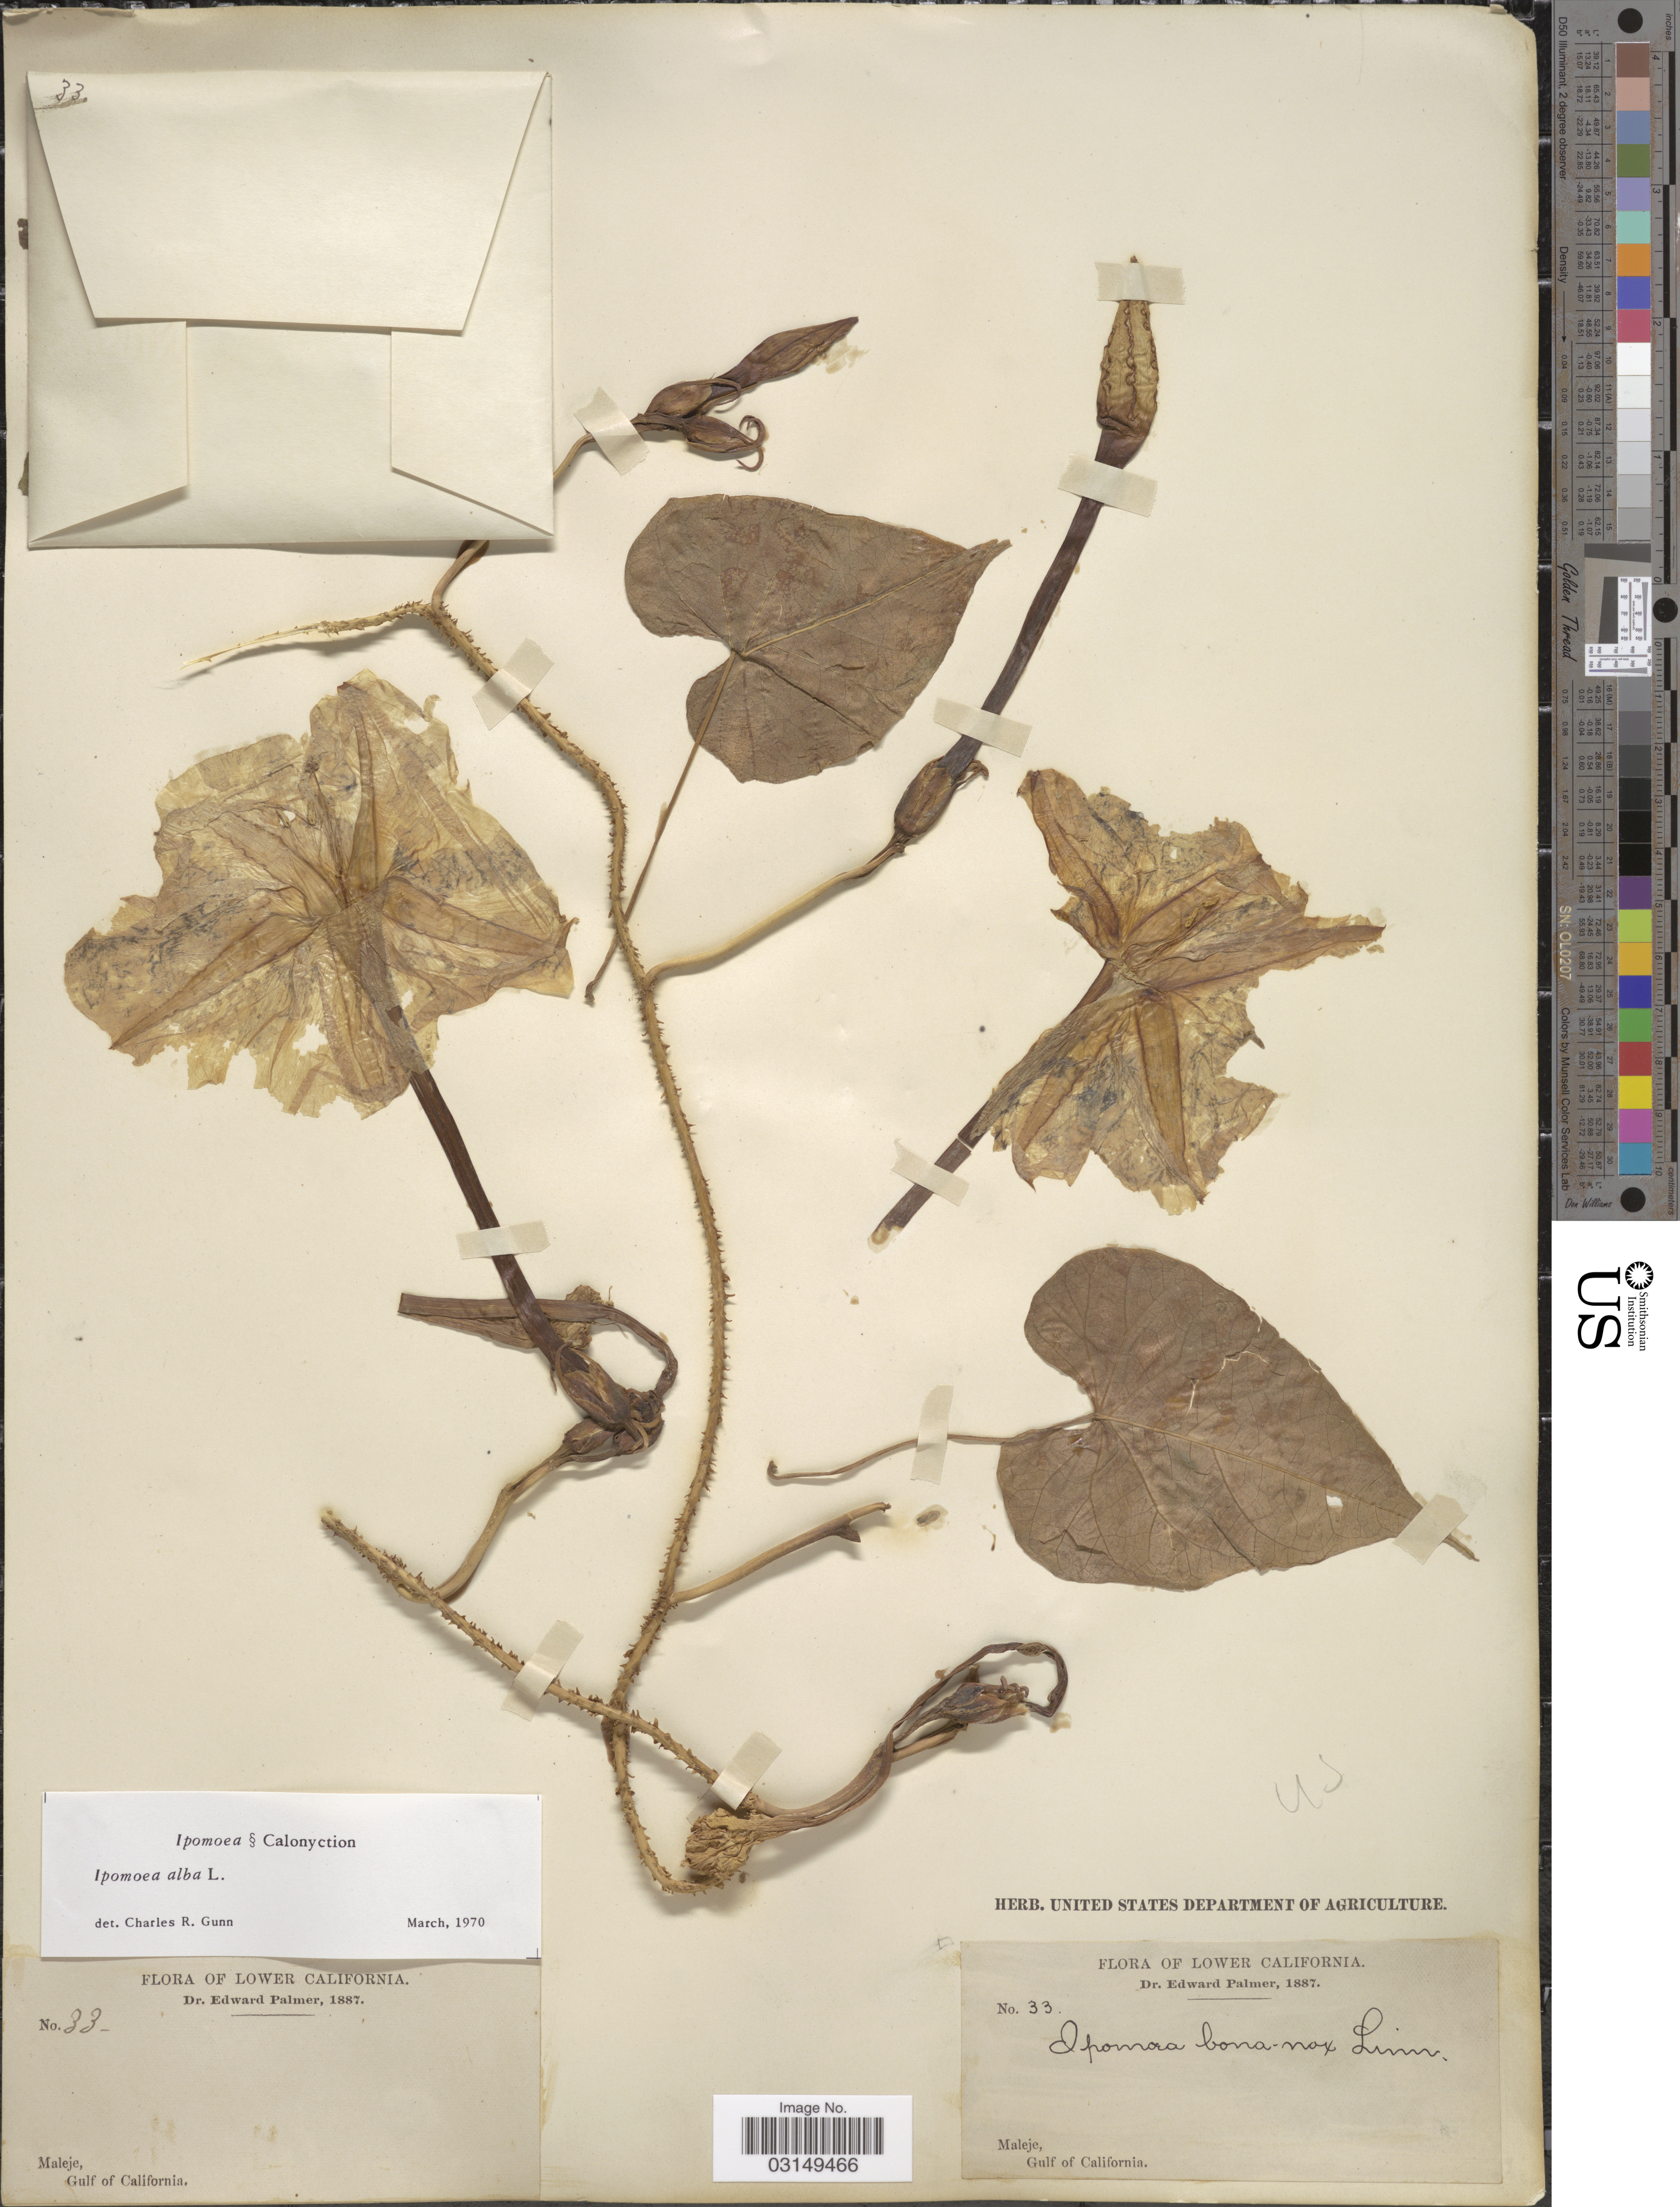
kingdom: Plantae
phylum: Tracheophyta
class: Magnoliopsida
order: Solanales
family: Convolvulaceae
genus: Ipomoea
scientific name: Ipomoea alba L.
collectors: E. Palmer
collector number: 33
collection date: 1887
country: Mexico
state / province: Baja California Norte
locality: Lower California. Maleje, Gulf of California.